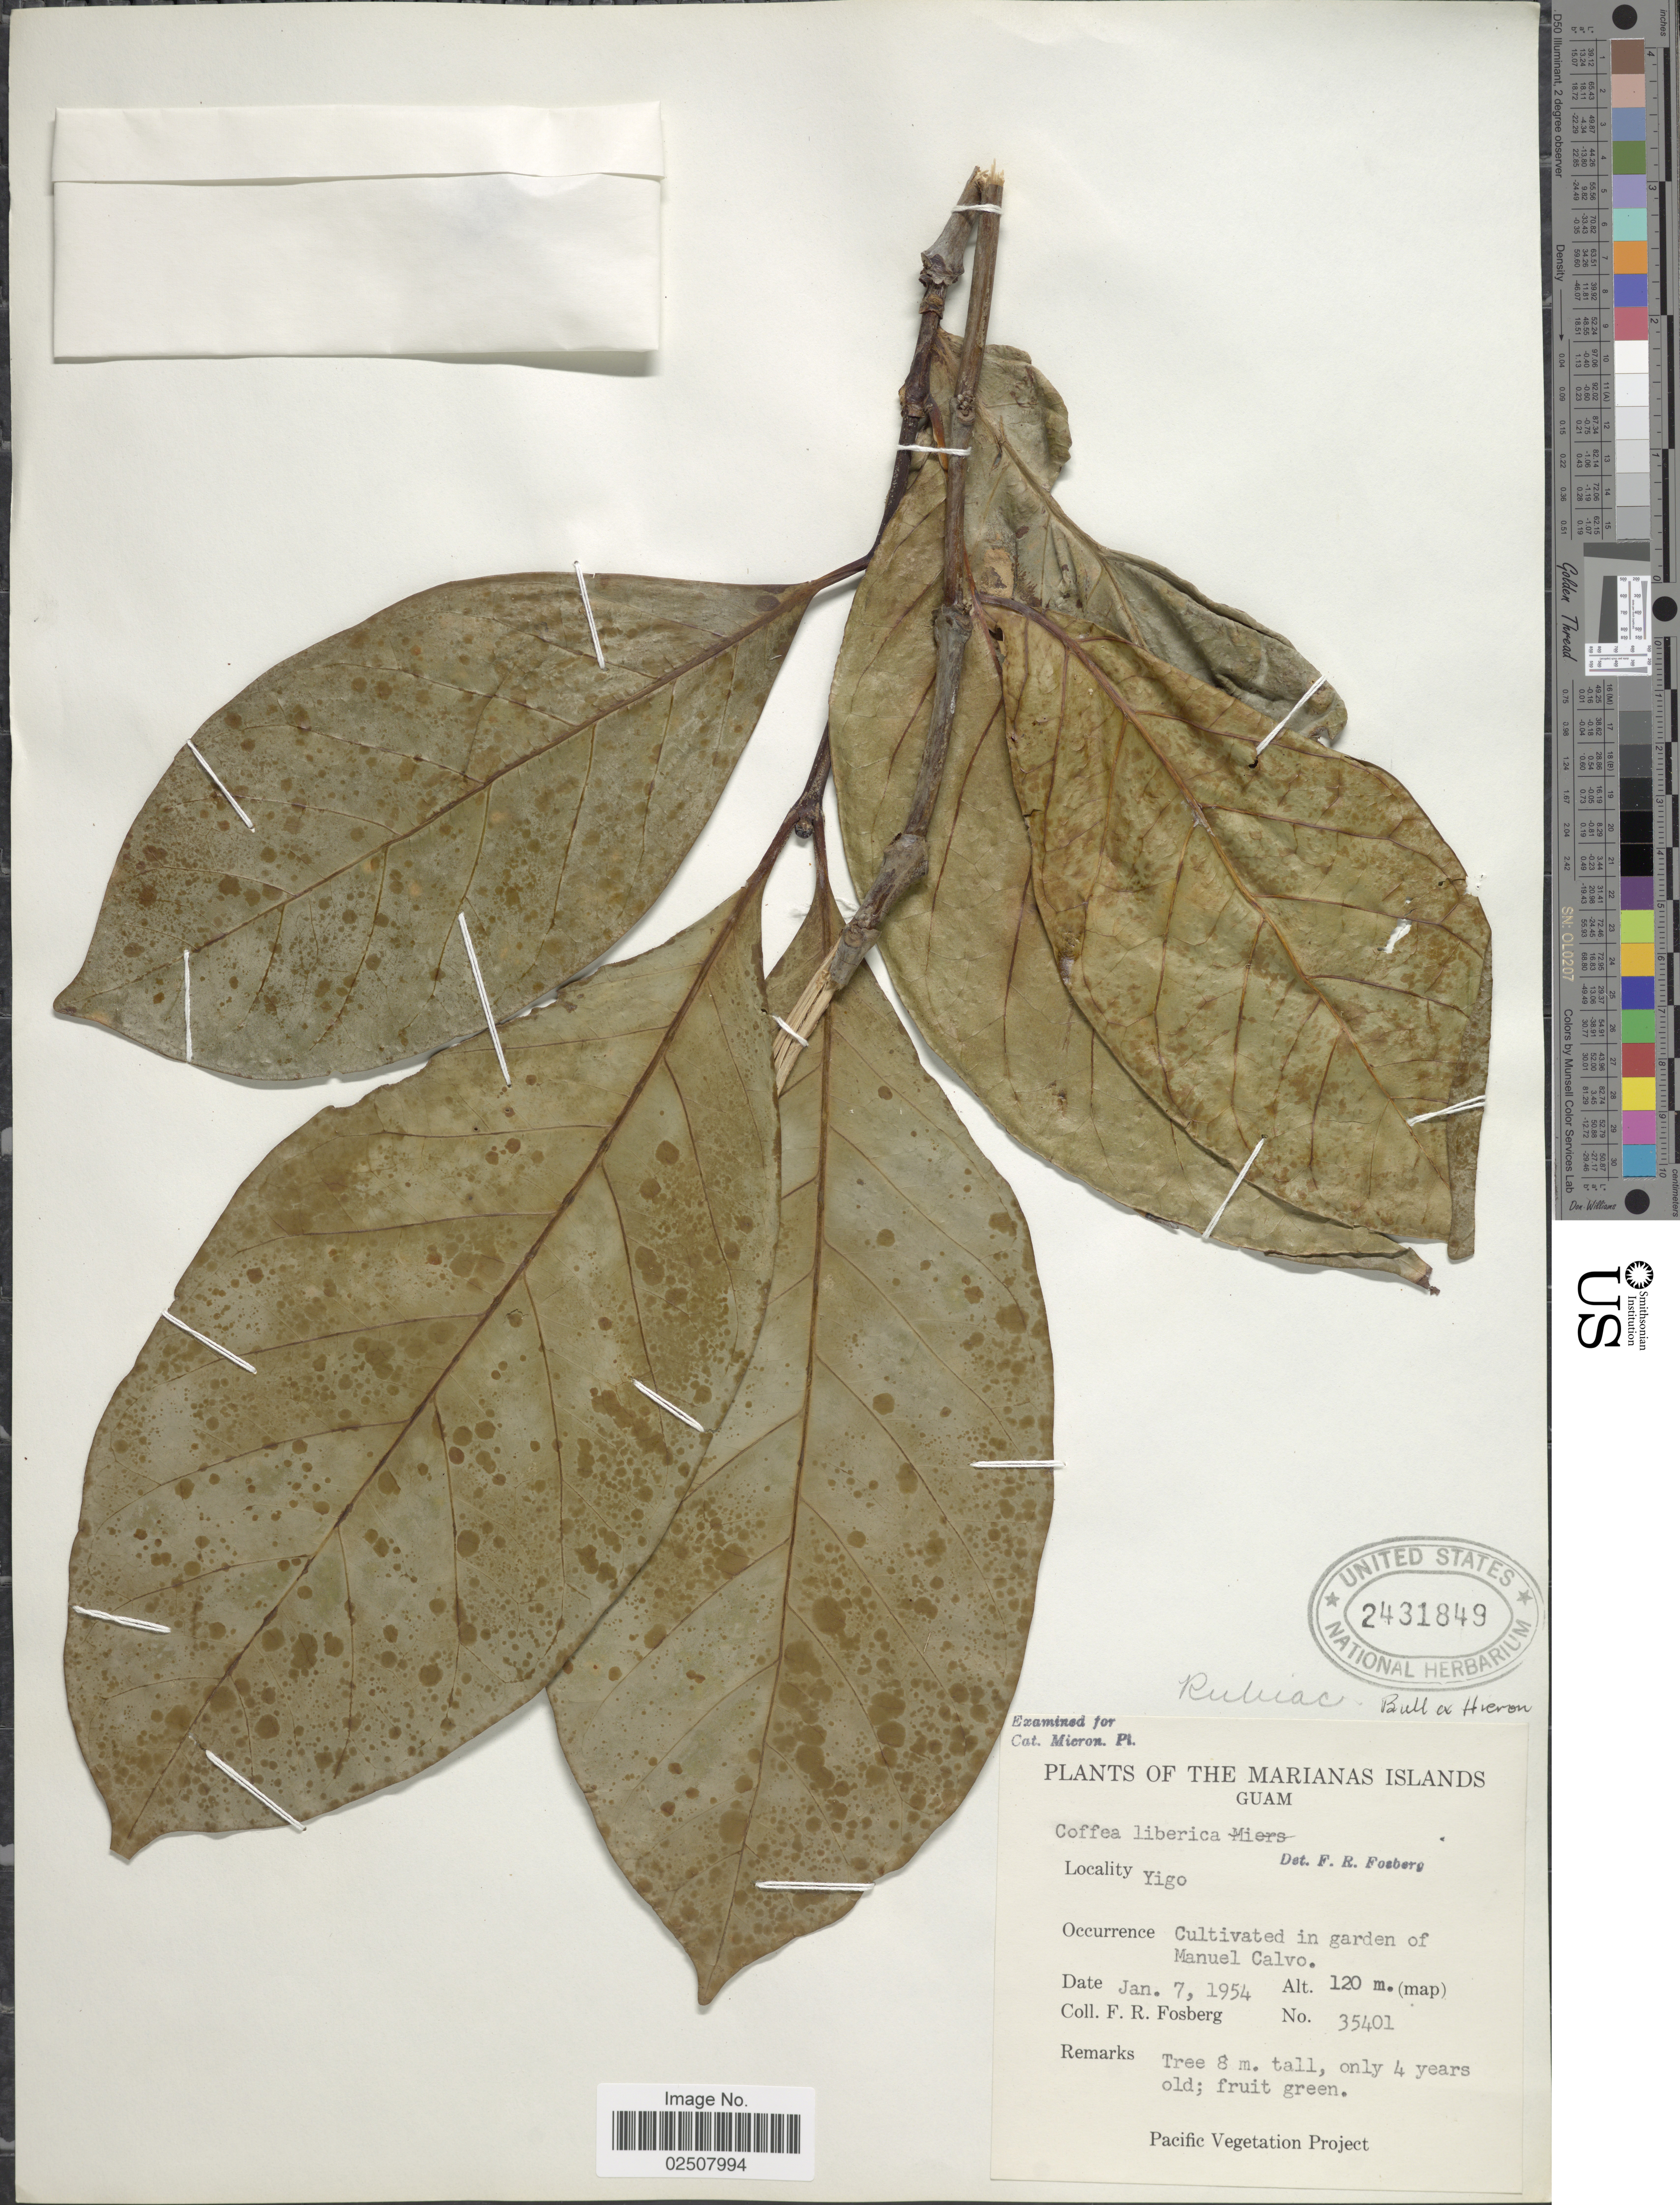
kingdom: Plantae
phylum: Tracheophyta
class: Magnoliopsida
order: Gentianales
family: Rubiaceae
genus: Coffea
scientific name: Coffea liberica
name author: Hiern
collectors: F. R. Fosberg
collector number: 35401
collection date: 1954-01-07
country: Guam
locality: The Marianne Island, Guam, Yigo, Cultivated in garden of Manuel Calvo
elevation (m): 120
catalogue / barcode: US 2431849